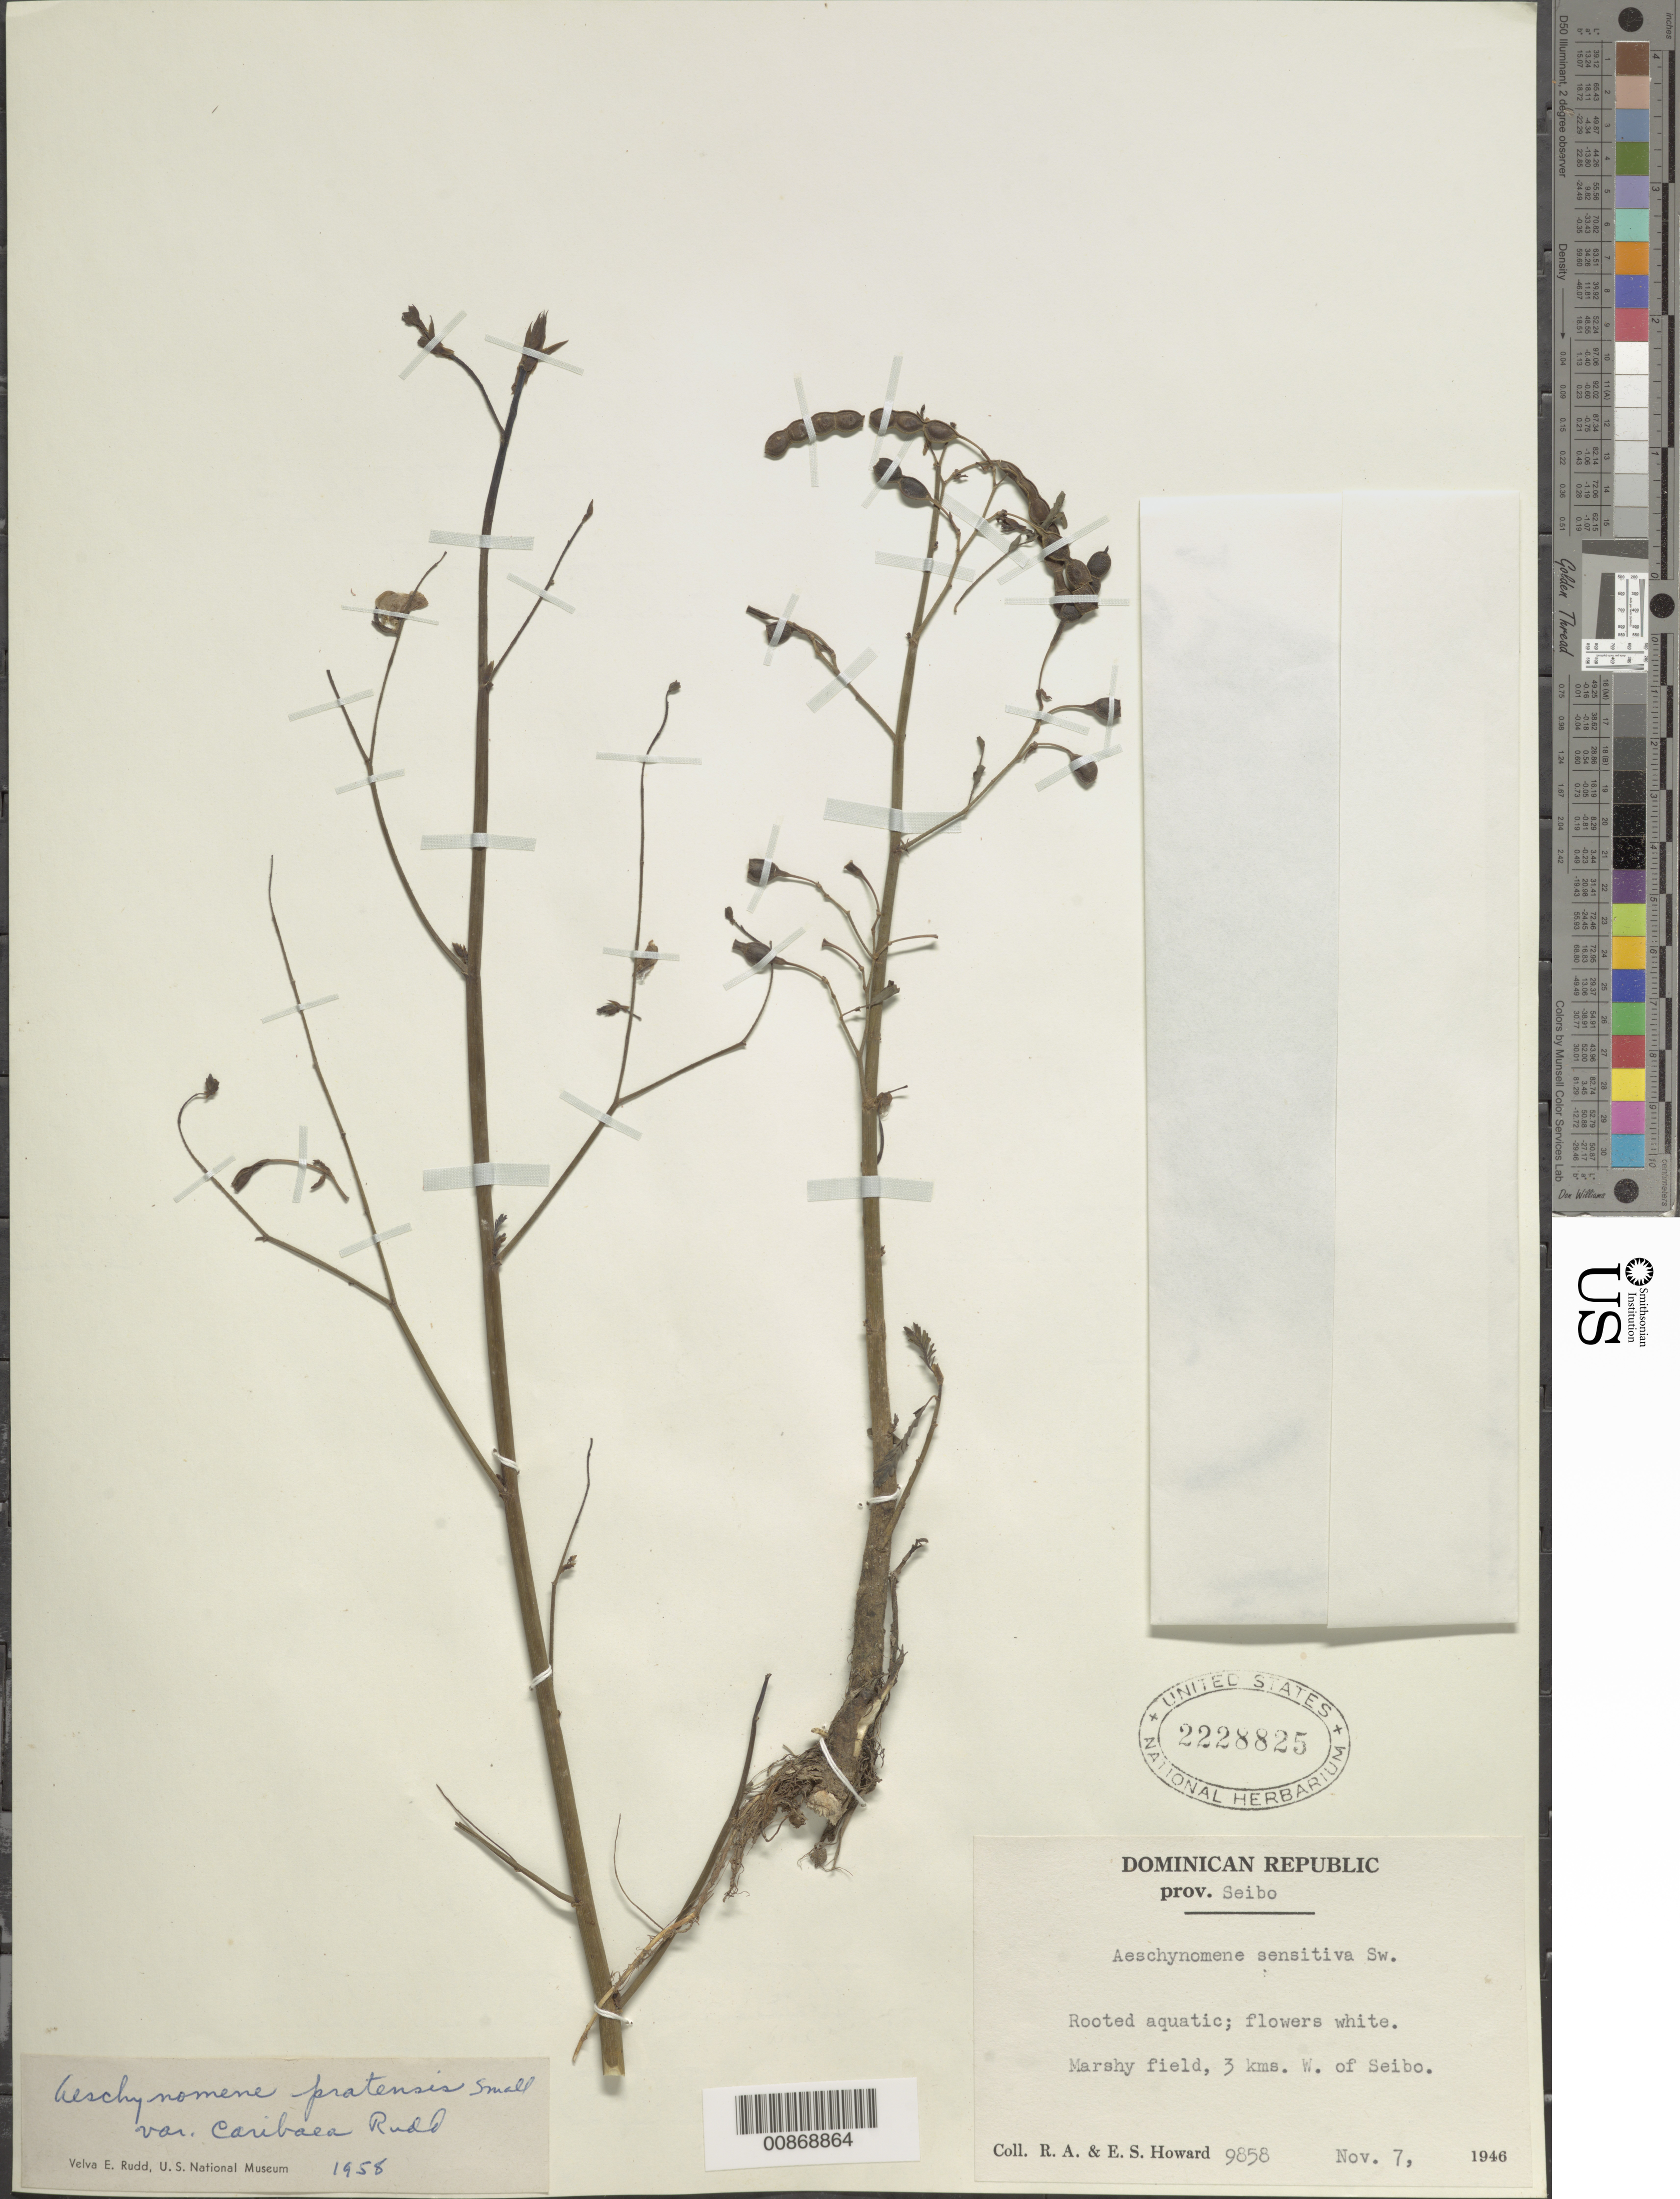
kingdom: Plantae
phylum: Tracheophyta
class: Magnoliopsida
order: Fabales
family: Fabaceae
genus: Aeschynomene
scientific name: Aeschynomene pratensis var. caribaea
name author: Rudd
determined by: Rudd, V. E.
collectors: R. A. Howard & E. S. Howard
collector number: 9858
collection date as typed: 07 Nov 1946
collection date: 1946-11-07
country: Dominican Republic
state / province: El Seibo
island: Hispaniola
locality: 3 km. W of Seibo.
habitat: Rooted aquatic. Marshy field.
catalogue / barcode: US 2228825